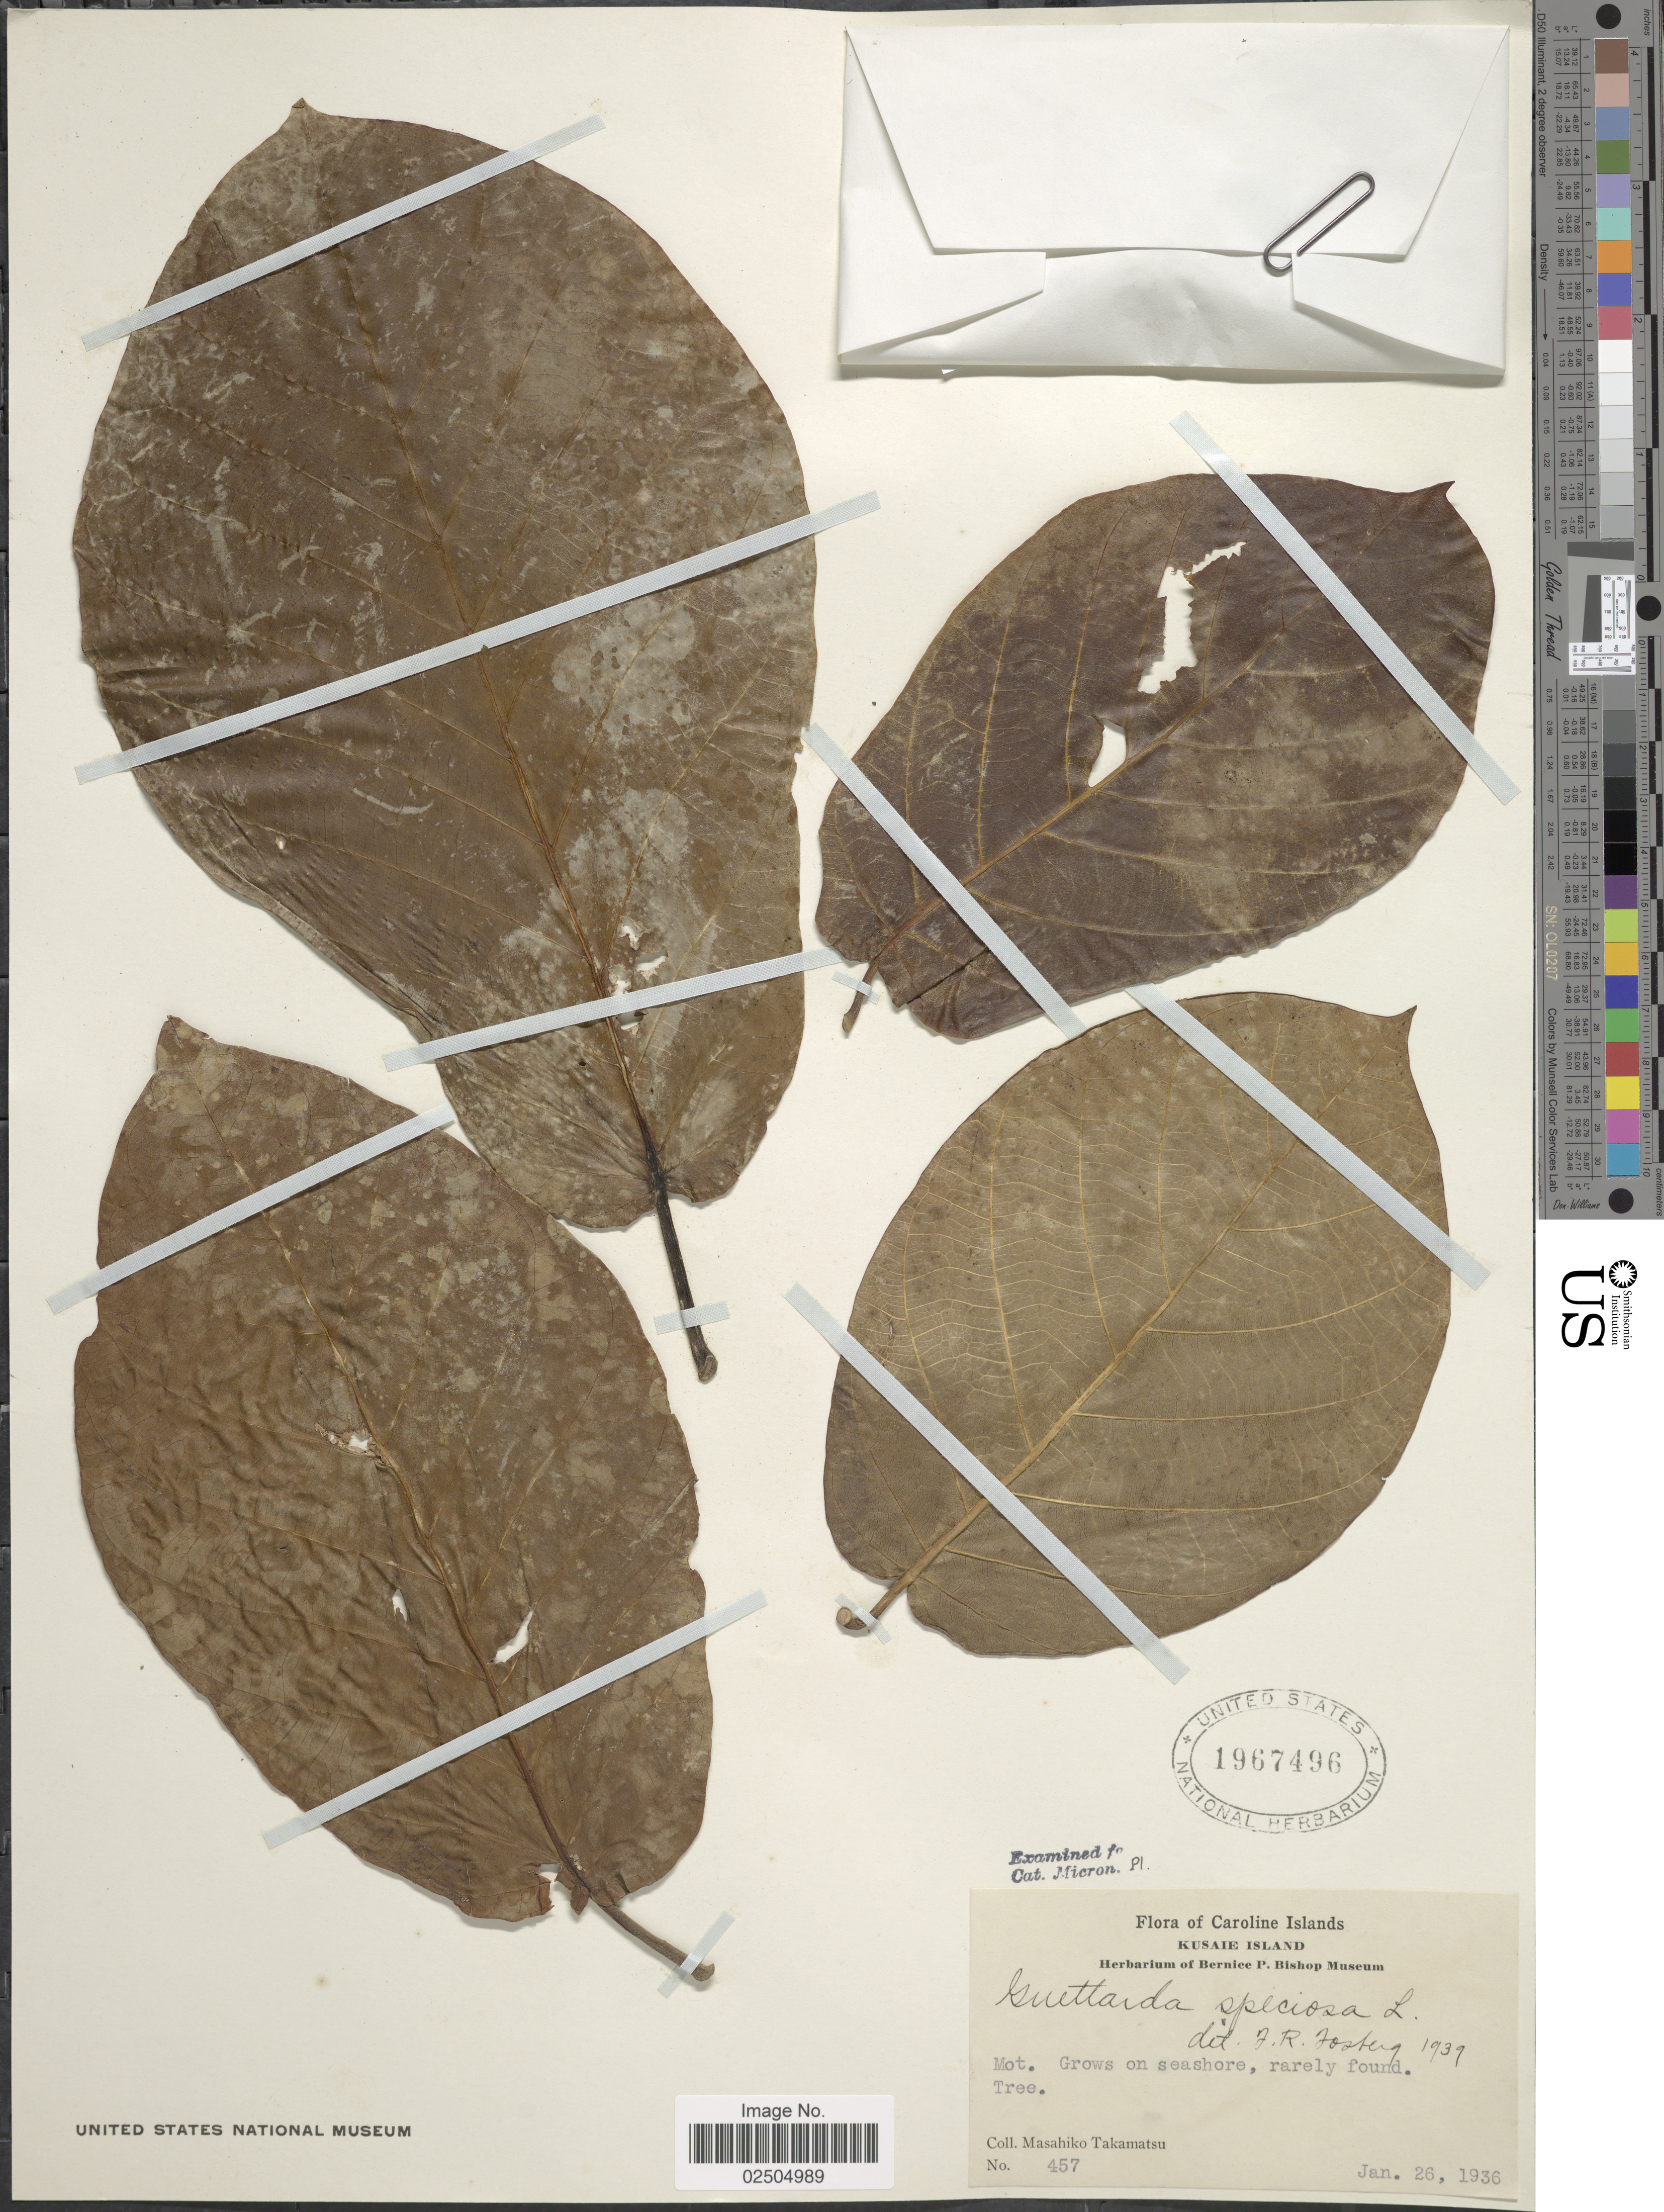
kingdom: Plantae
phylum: Tracheophyta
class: Magnoliopsida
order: Gentianales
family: Rubiaceae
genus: Guettarda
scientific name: Guettarda speciosa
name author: L.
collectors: M. Takamatsu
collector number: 457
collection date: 1936-01-26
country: Micronesia, Federated States of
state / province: Kosrae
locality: Caroline Islands, Kusaie Island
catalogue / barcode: US 1967496